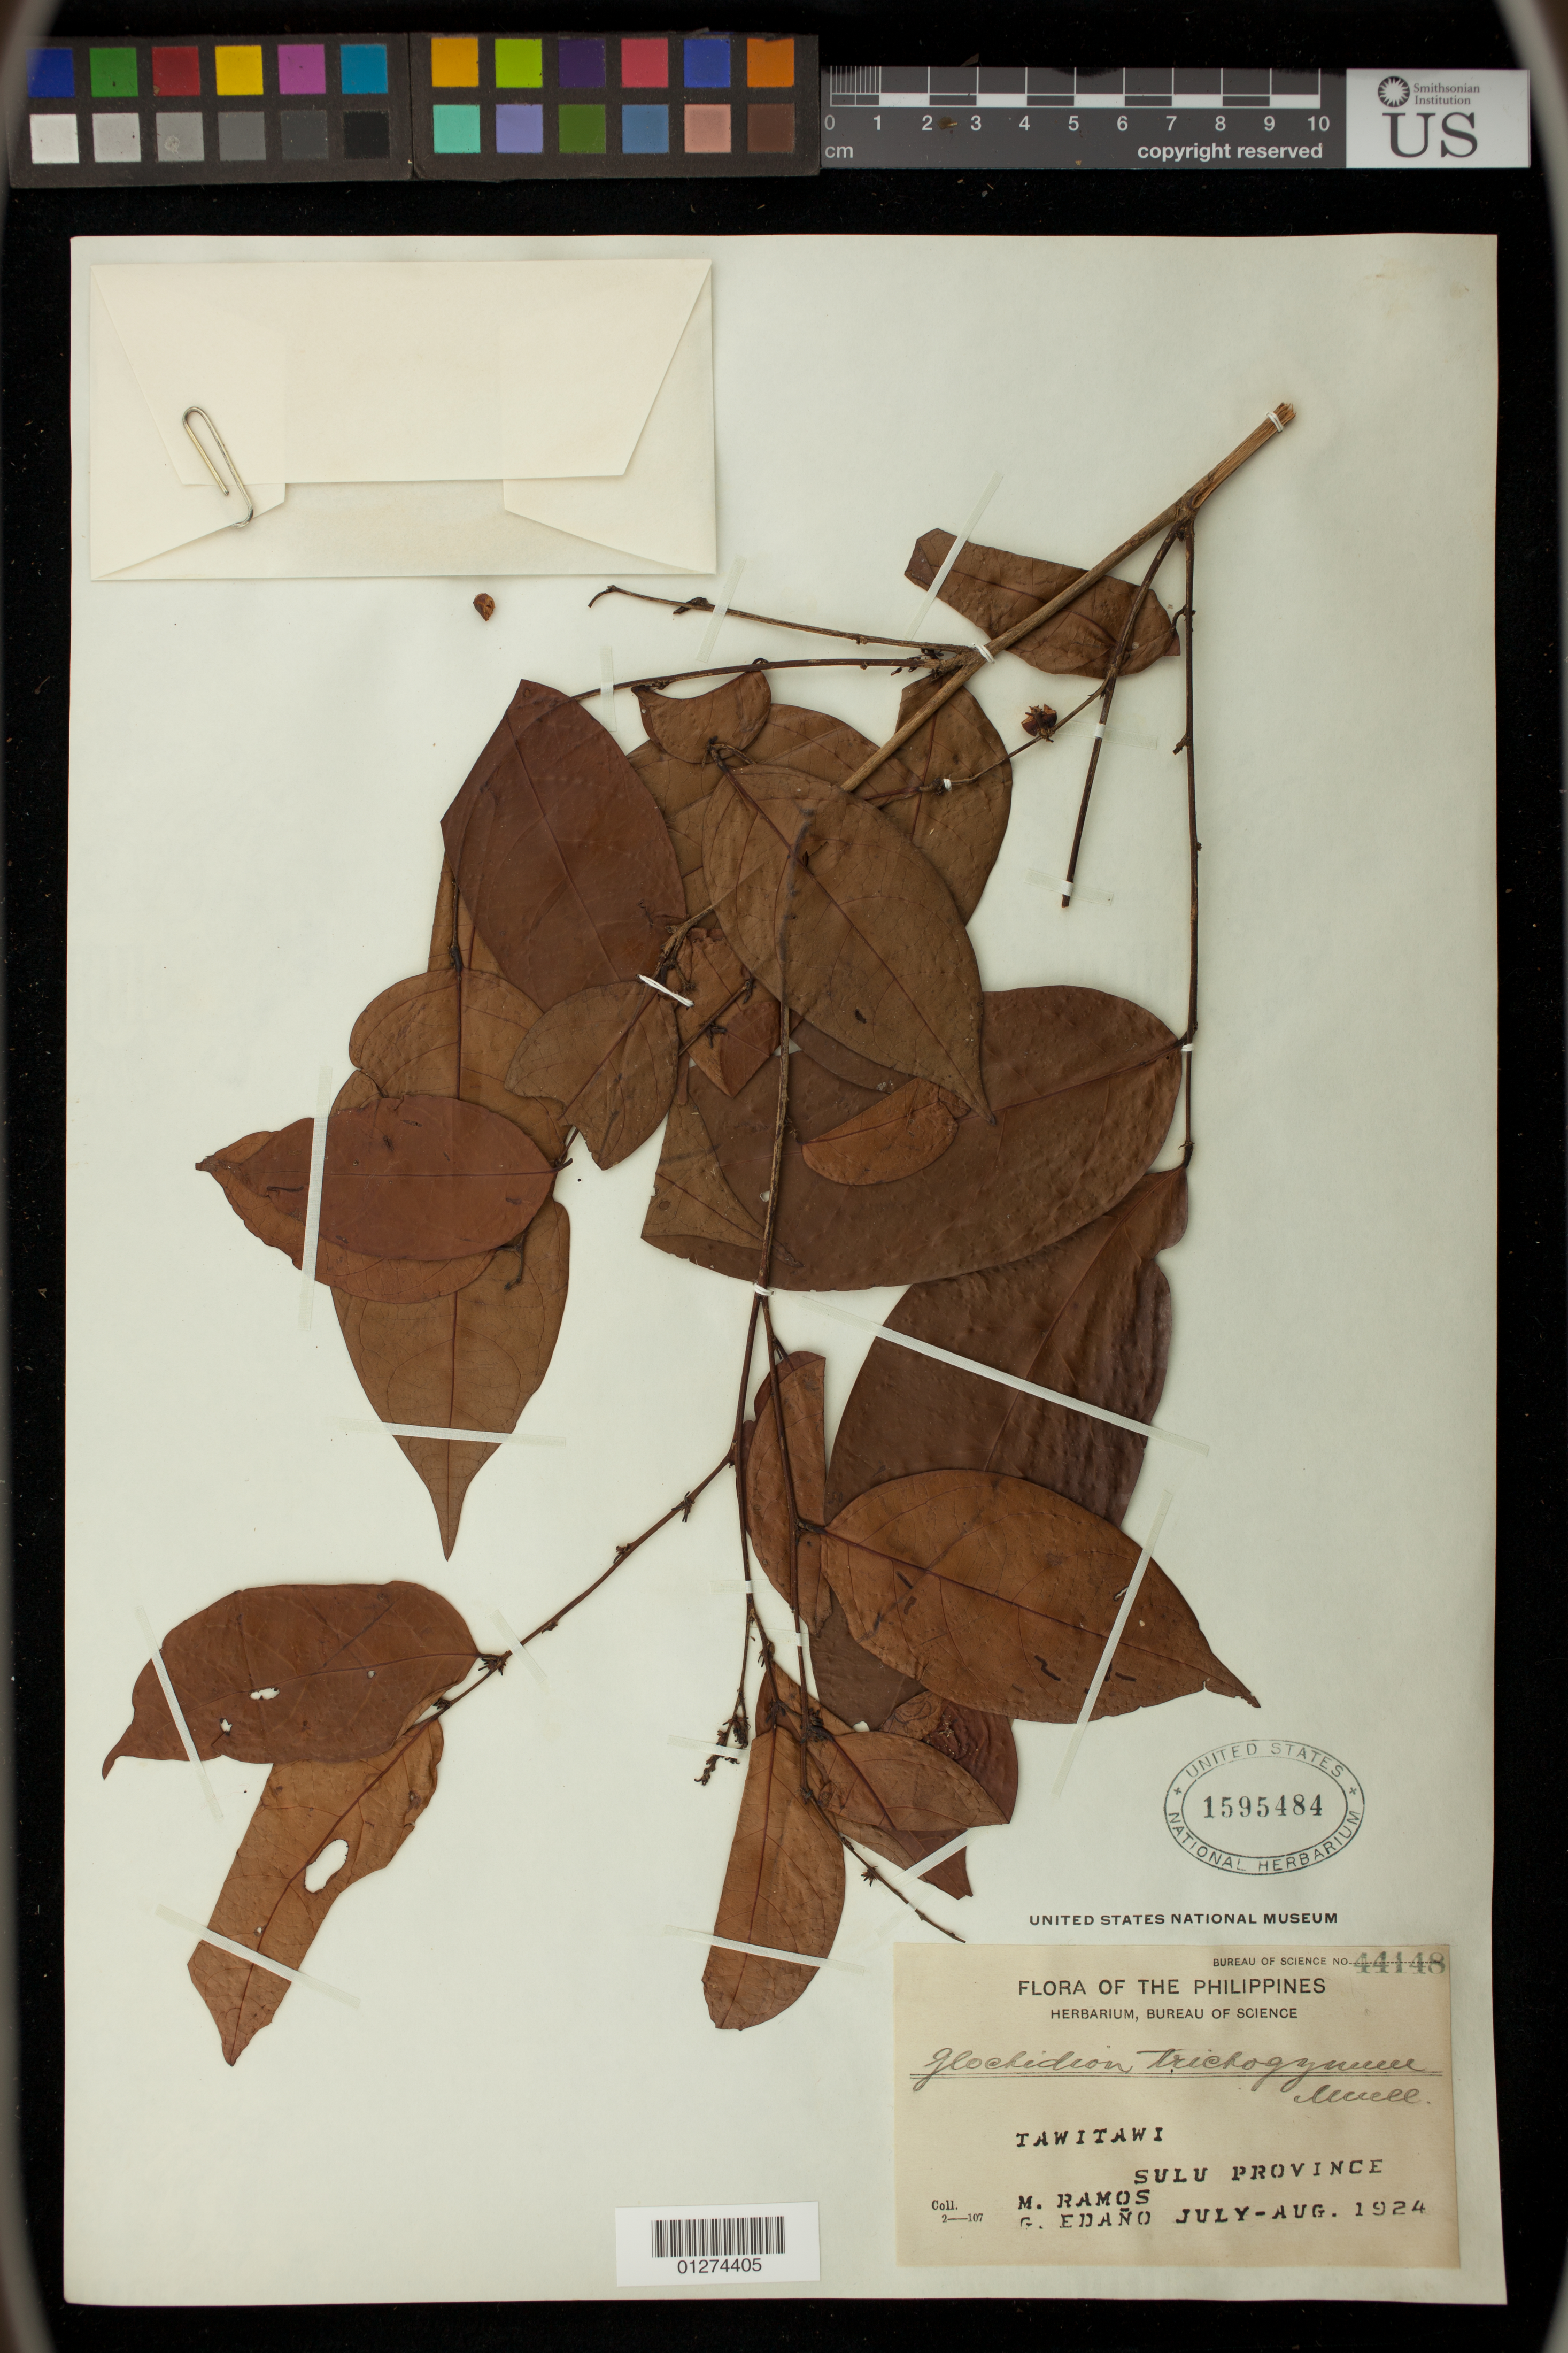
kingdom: Plantae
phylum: Tracheophyta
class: Magnoliopsida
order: Malpighiales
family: Phyllanthaceae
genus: Glochidion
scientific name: Glochidion trichogynum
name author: Müll. Arg.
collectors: M. Ramos & G. Edaño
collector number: Bur. Sci. 44148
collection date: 1924-07/1924-08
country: Philippines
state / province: Muslim Mindanao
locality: Tawitawi, Sulu Province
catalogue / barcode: US 1595484